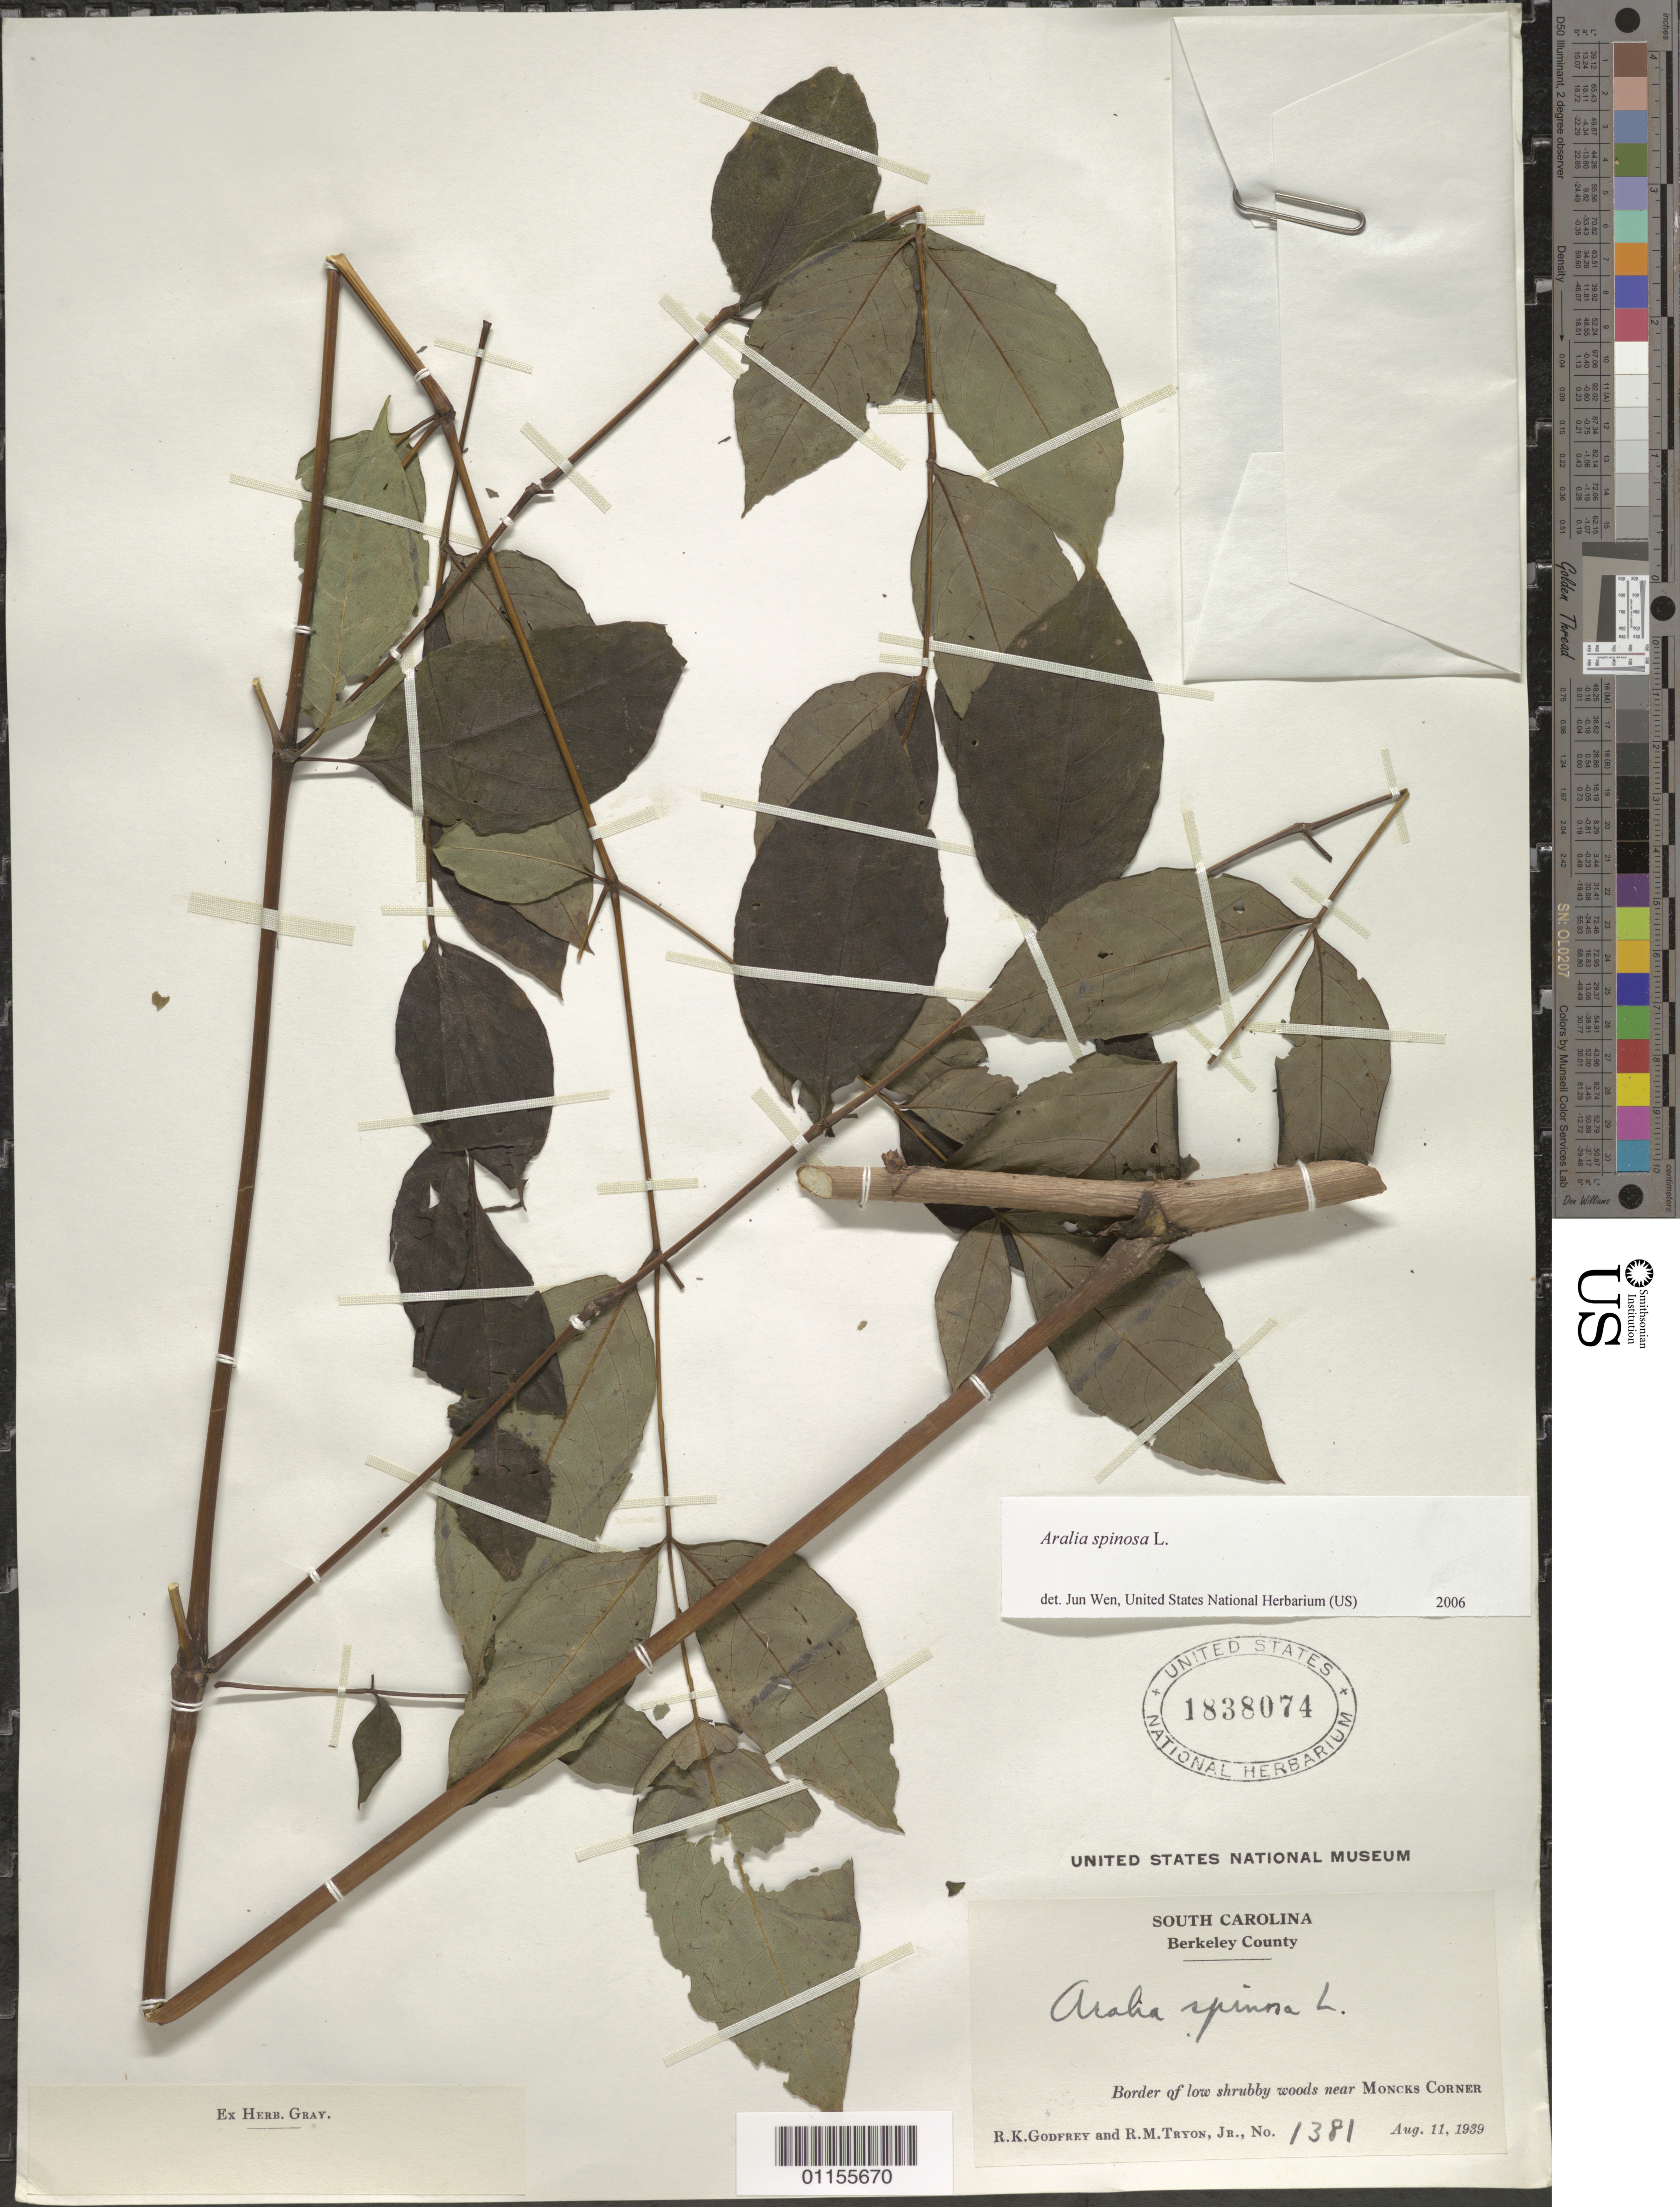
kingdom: Plantae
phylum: Tracheophyta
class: Magnoliopsida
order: Apiales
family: Araliaceae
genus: Aralia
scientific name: Aralia spinosa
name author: L.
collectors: R. K. Godfrey & R. M. Tryon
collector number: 1381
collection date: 1939-08-11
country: United States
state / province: South Carolina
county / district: Berkeley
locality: Near Moncks Corner.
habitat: Border of low shrubby woods.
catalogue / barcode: US 1838074